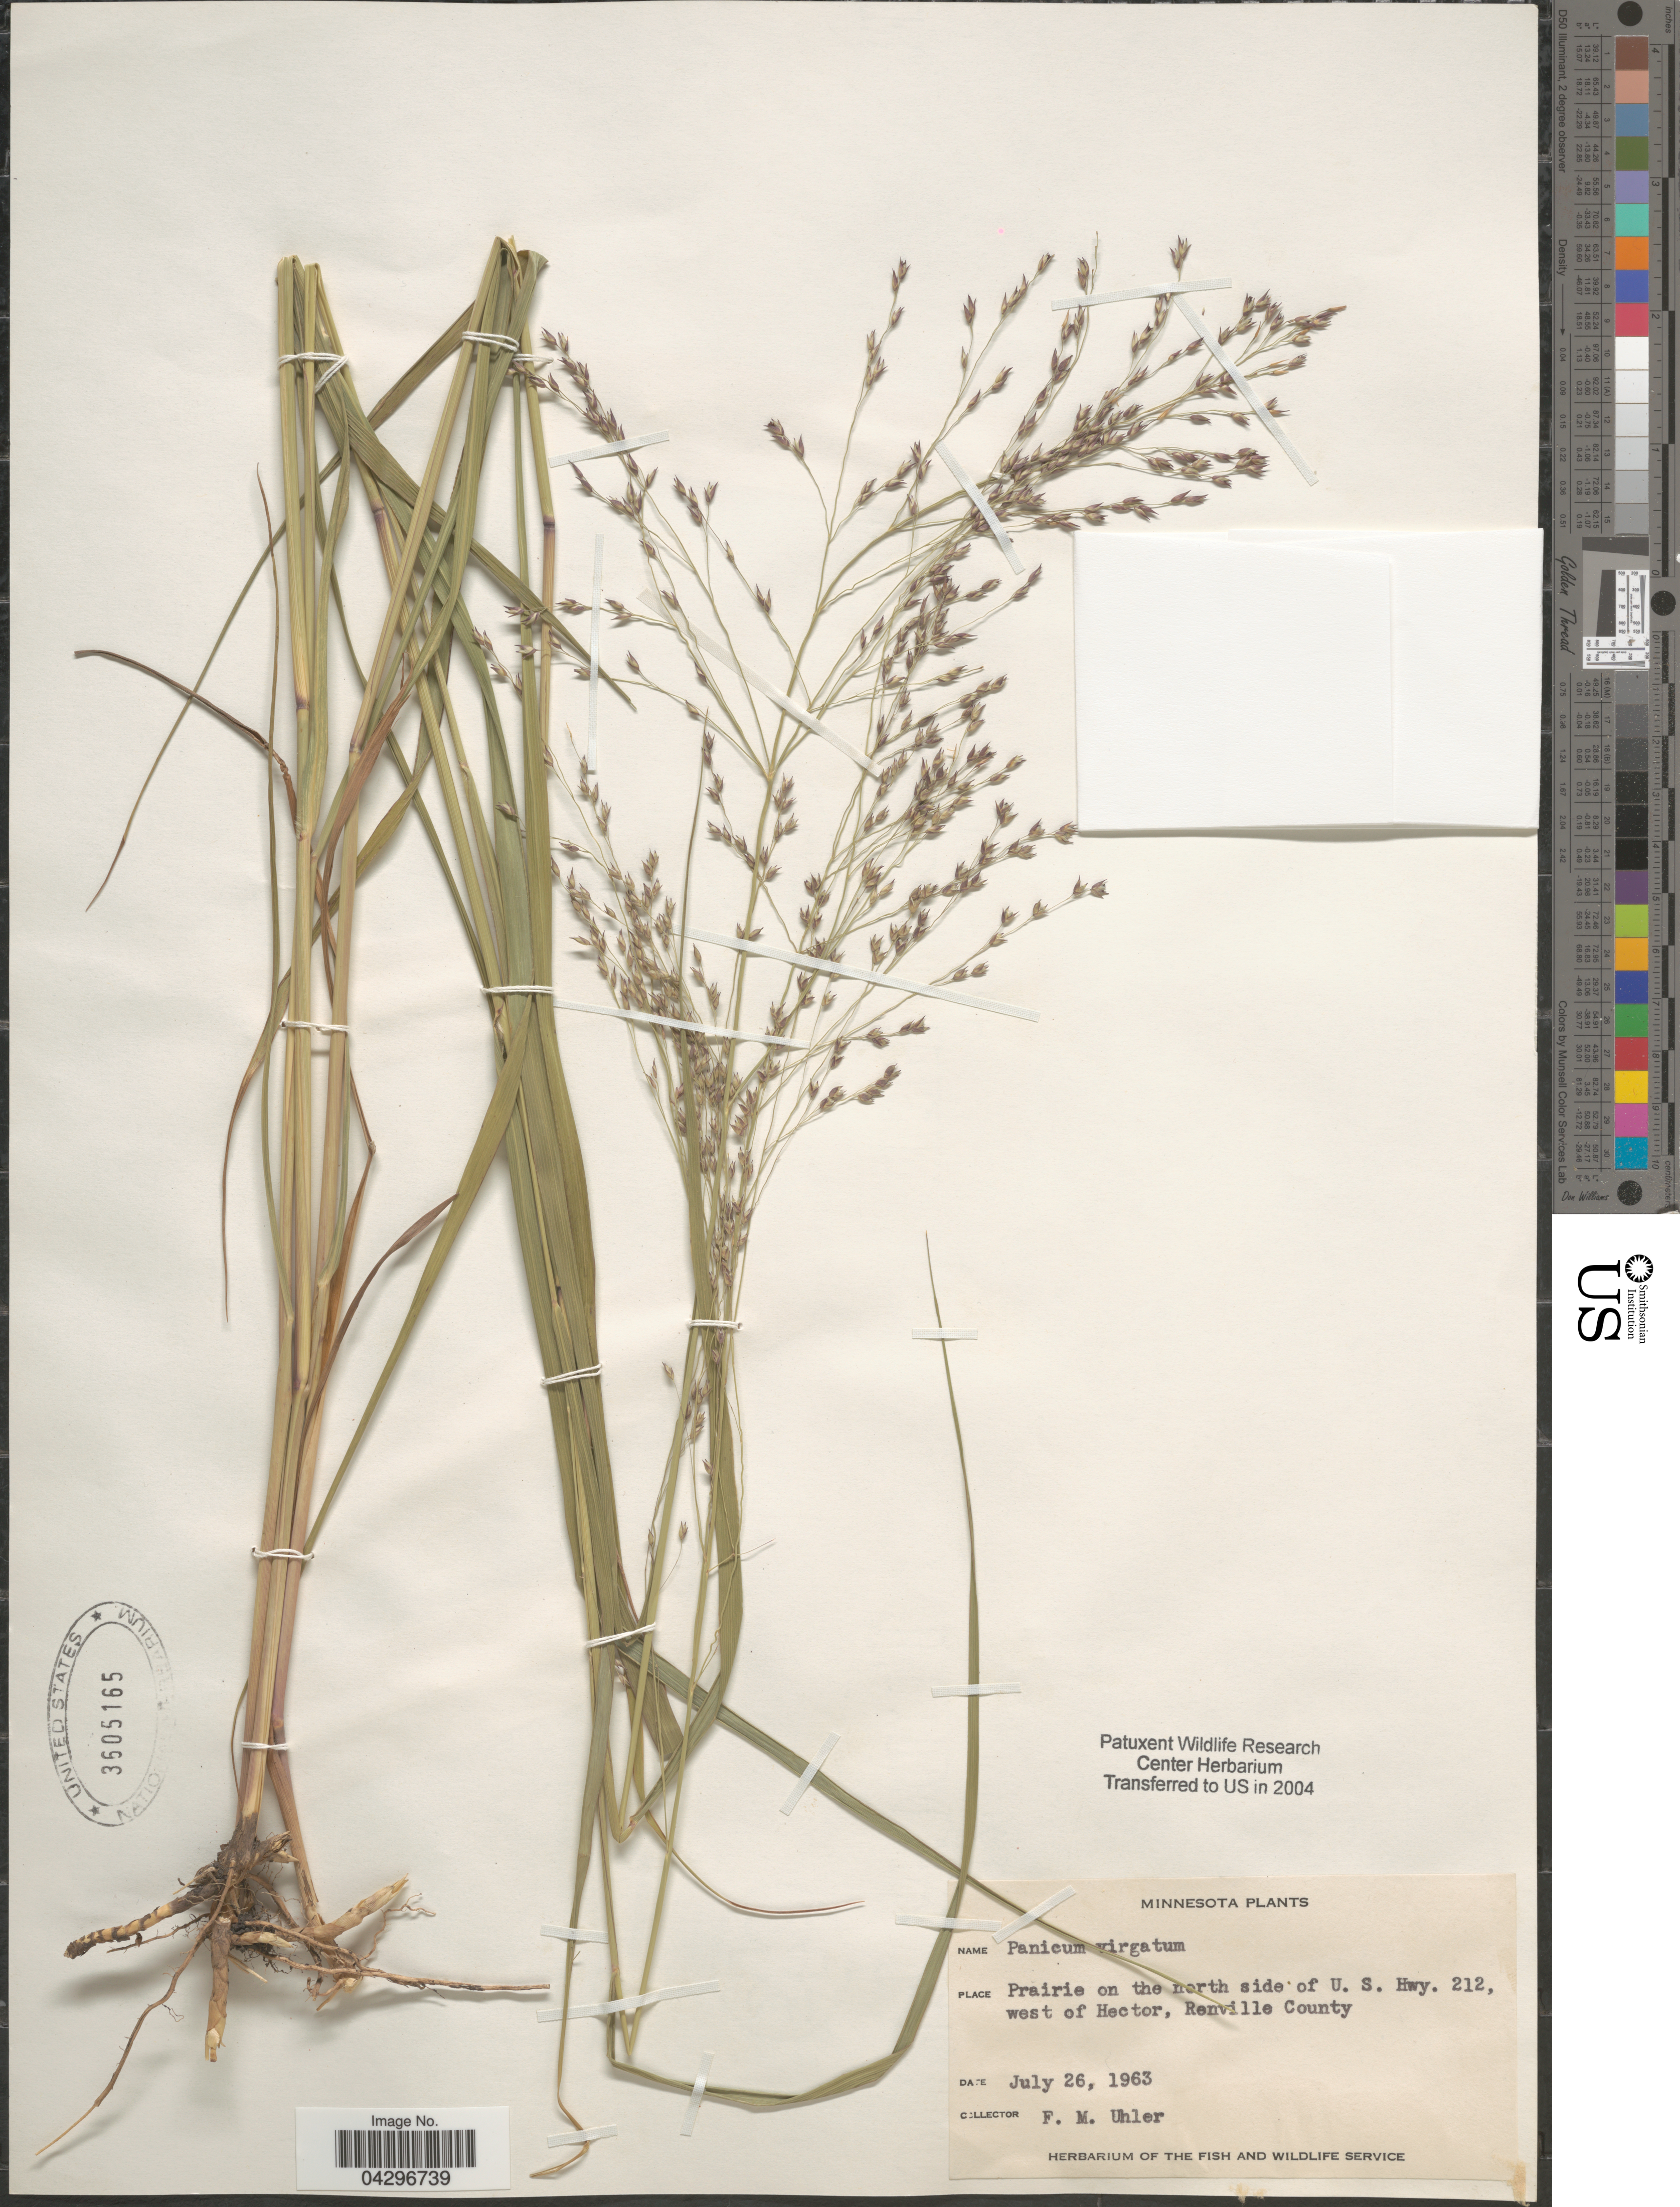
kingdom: Plantae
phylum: Tracheophyta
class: Liliopsida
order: Poales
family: Poaceae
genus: Panicum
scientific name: Panicum virgatum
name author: L.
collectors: F. M. Uhler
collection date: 1963-07-26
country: United States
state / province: Minnesota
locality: Prairie on the north side of U. S. Hwy. 212, west of Hector, Renville County.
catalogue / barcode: US 3605165